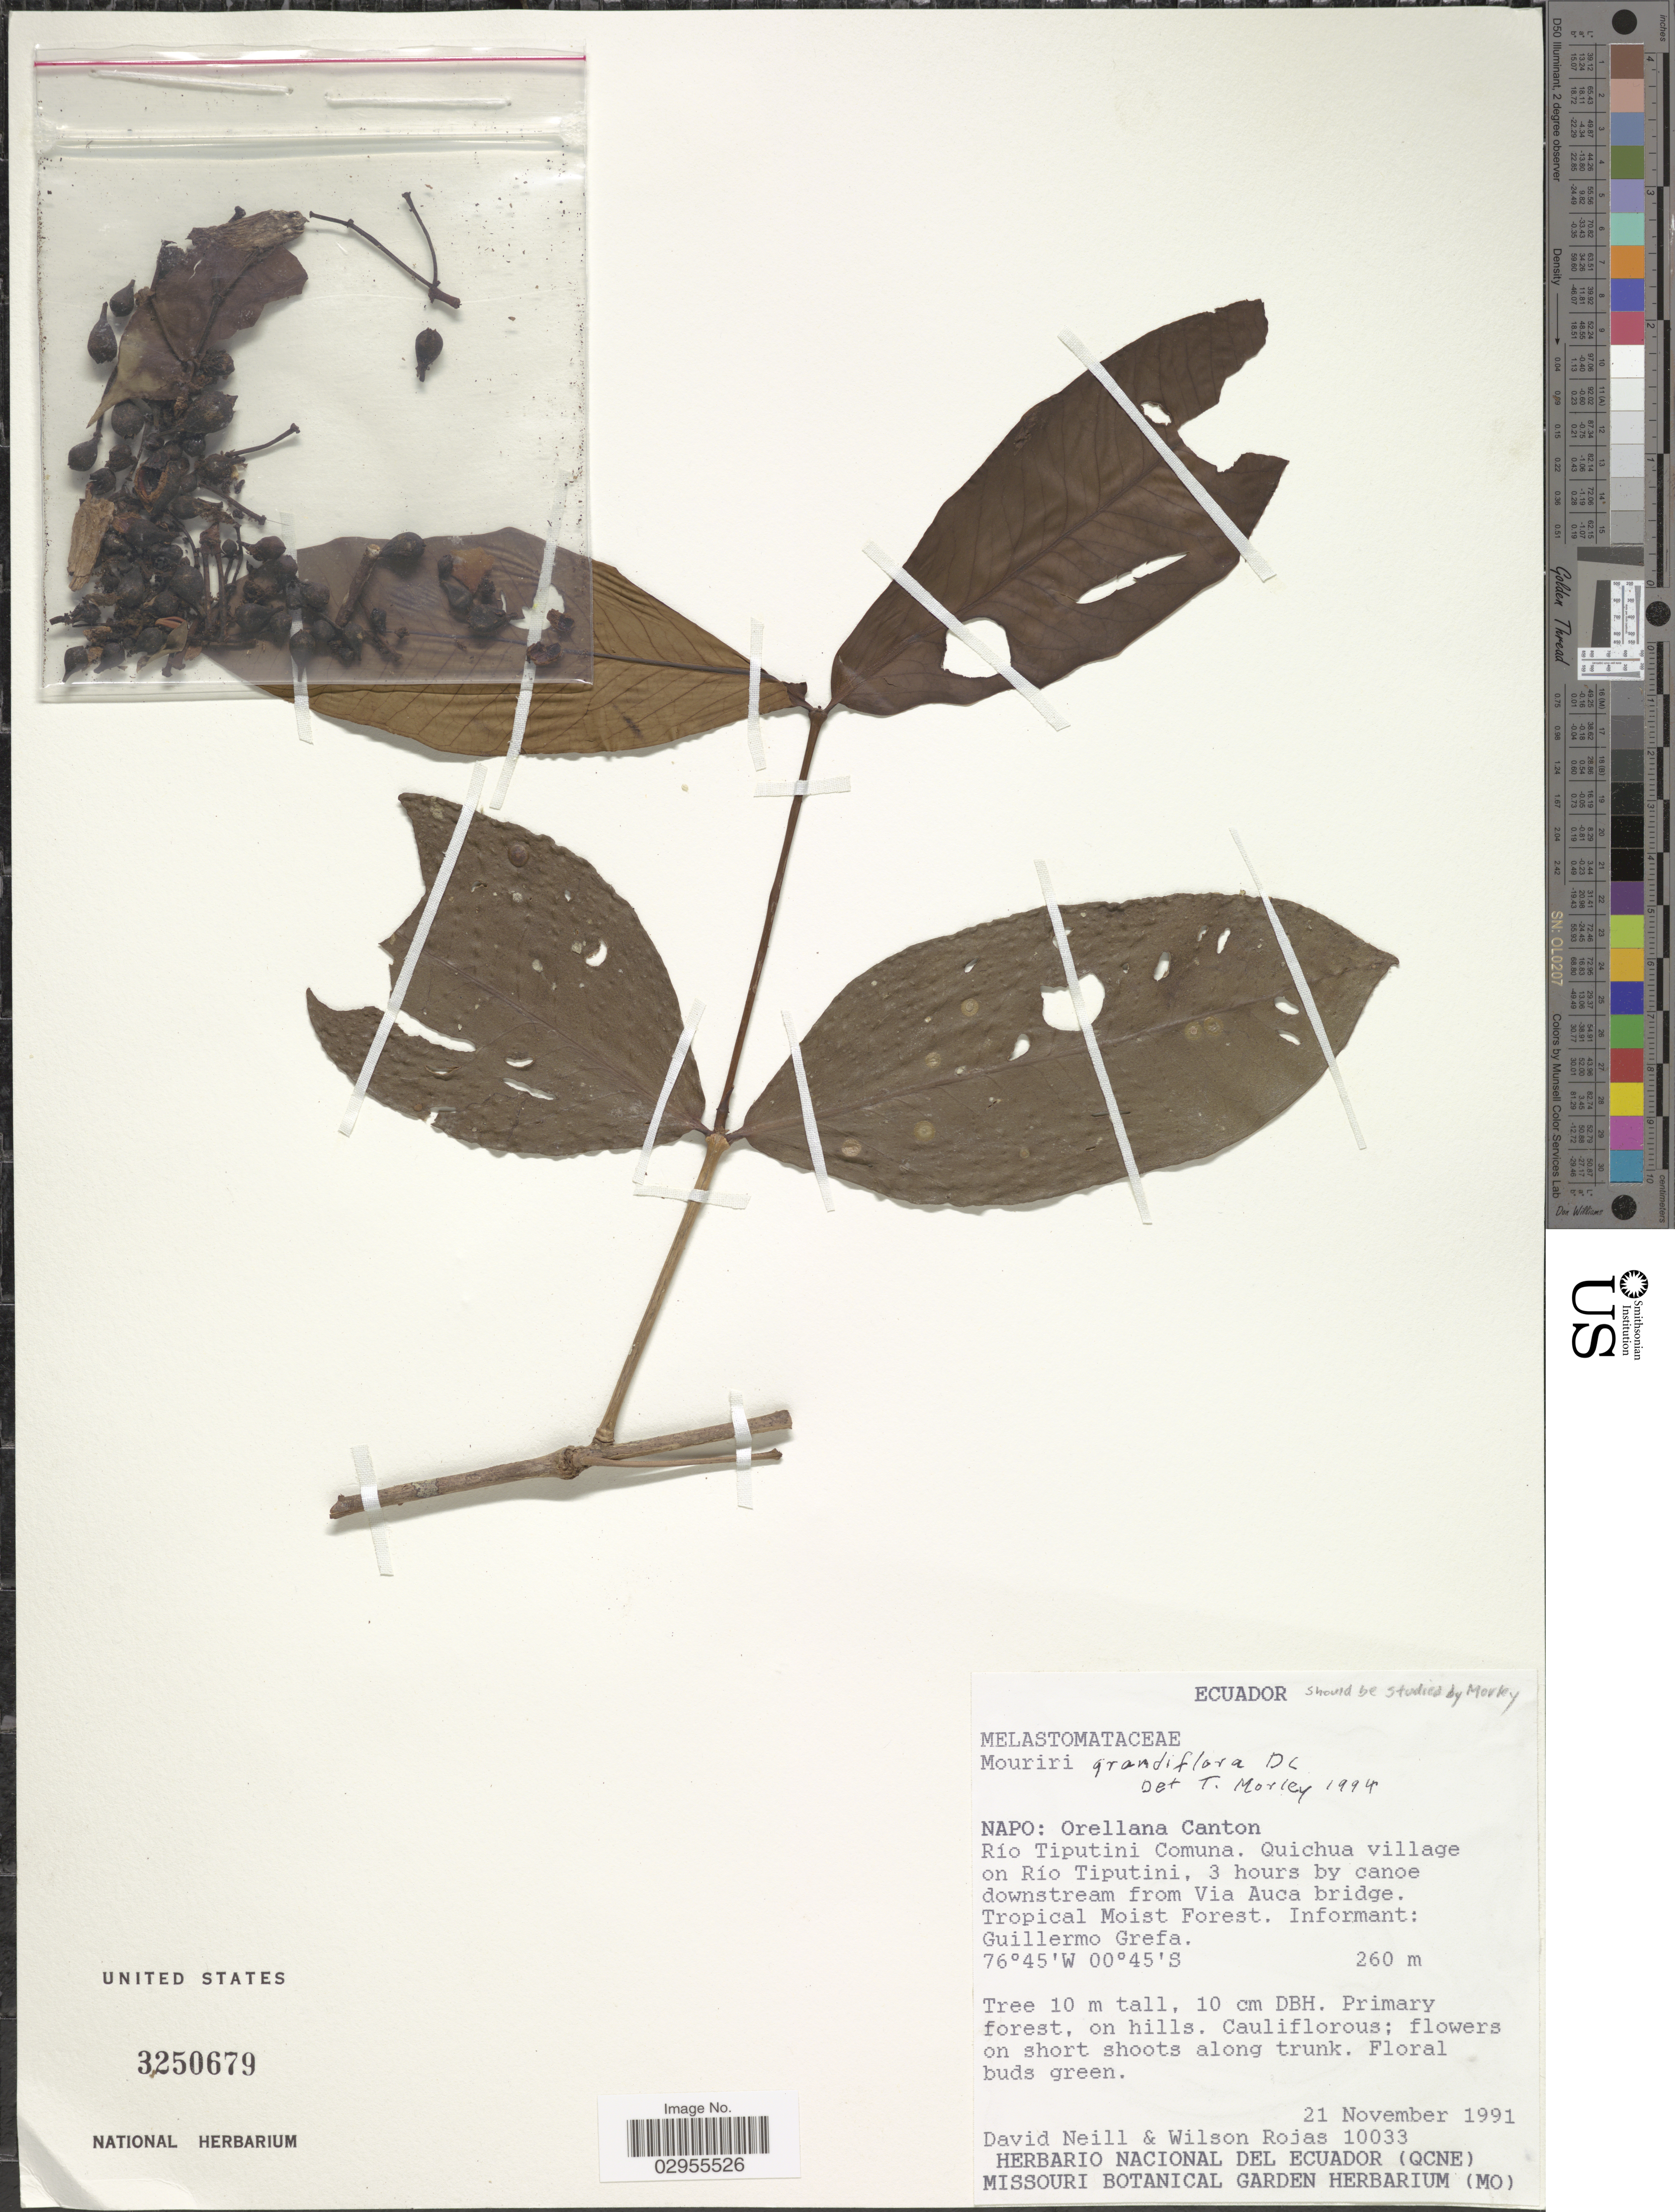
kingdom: Plantae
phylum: Tracheophyta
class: Magnoliopsida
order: Myrtales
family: Melastomataceae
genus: Mouriri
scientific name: Mouriri grandiflora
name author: DC.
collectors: D. Neill & W. Rojas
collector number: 10033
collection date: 1991-11-21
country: Ecuador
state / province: Napo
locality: Napo: Orellana Canton. Río Tiputini Comuna. Quichua village on Río Tiputini, 3 hours by canoe downstream from Via Auca bridge. Tropical Moist Forest.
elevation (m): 260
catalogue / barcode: US 3250679